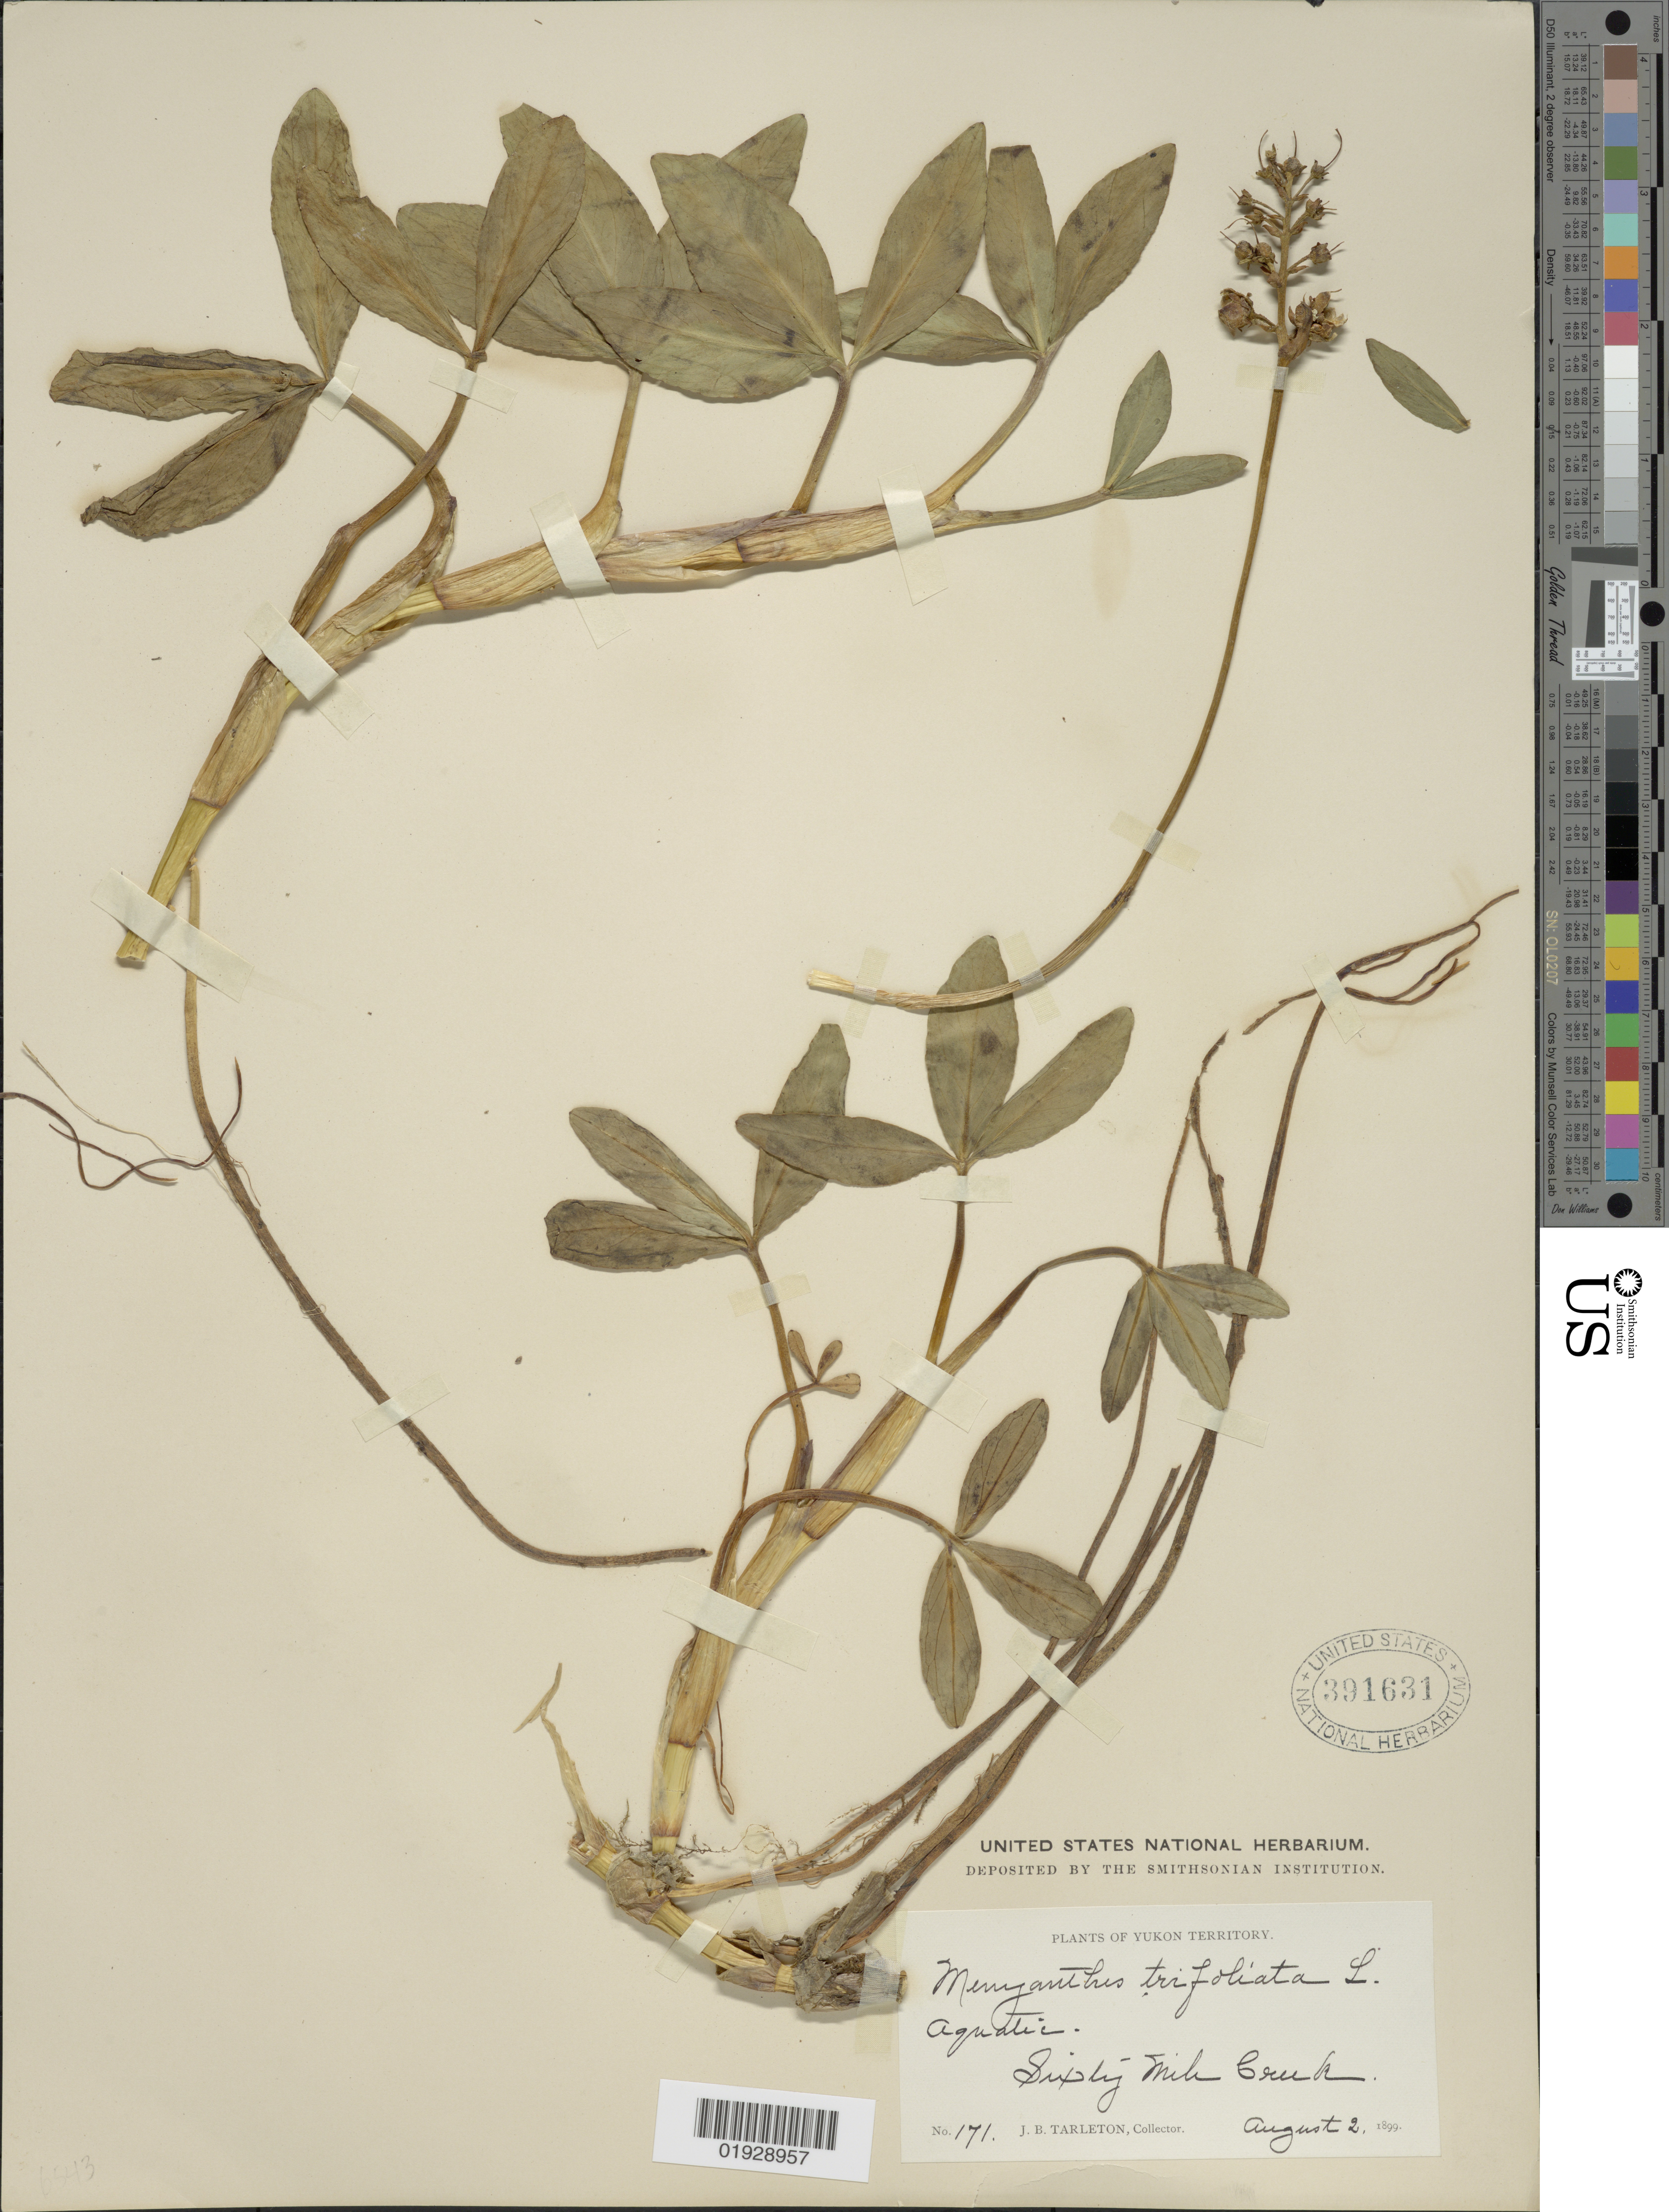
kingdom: Plantae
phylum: Tracheophyta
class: Magnoliopsida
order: Asterales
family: Menyanthaceae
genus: Menyanthes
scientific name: Menyanthes trifoliata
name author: L.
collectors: J. Tarleton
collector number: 171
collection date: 1899-08-02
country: Canada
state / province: Yukon Territory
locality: Sixty Mile Creek.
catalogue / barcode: US 391631